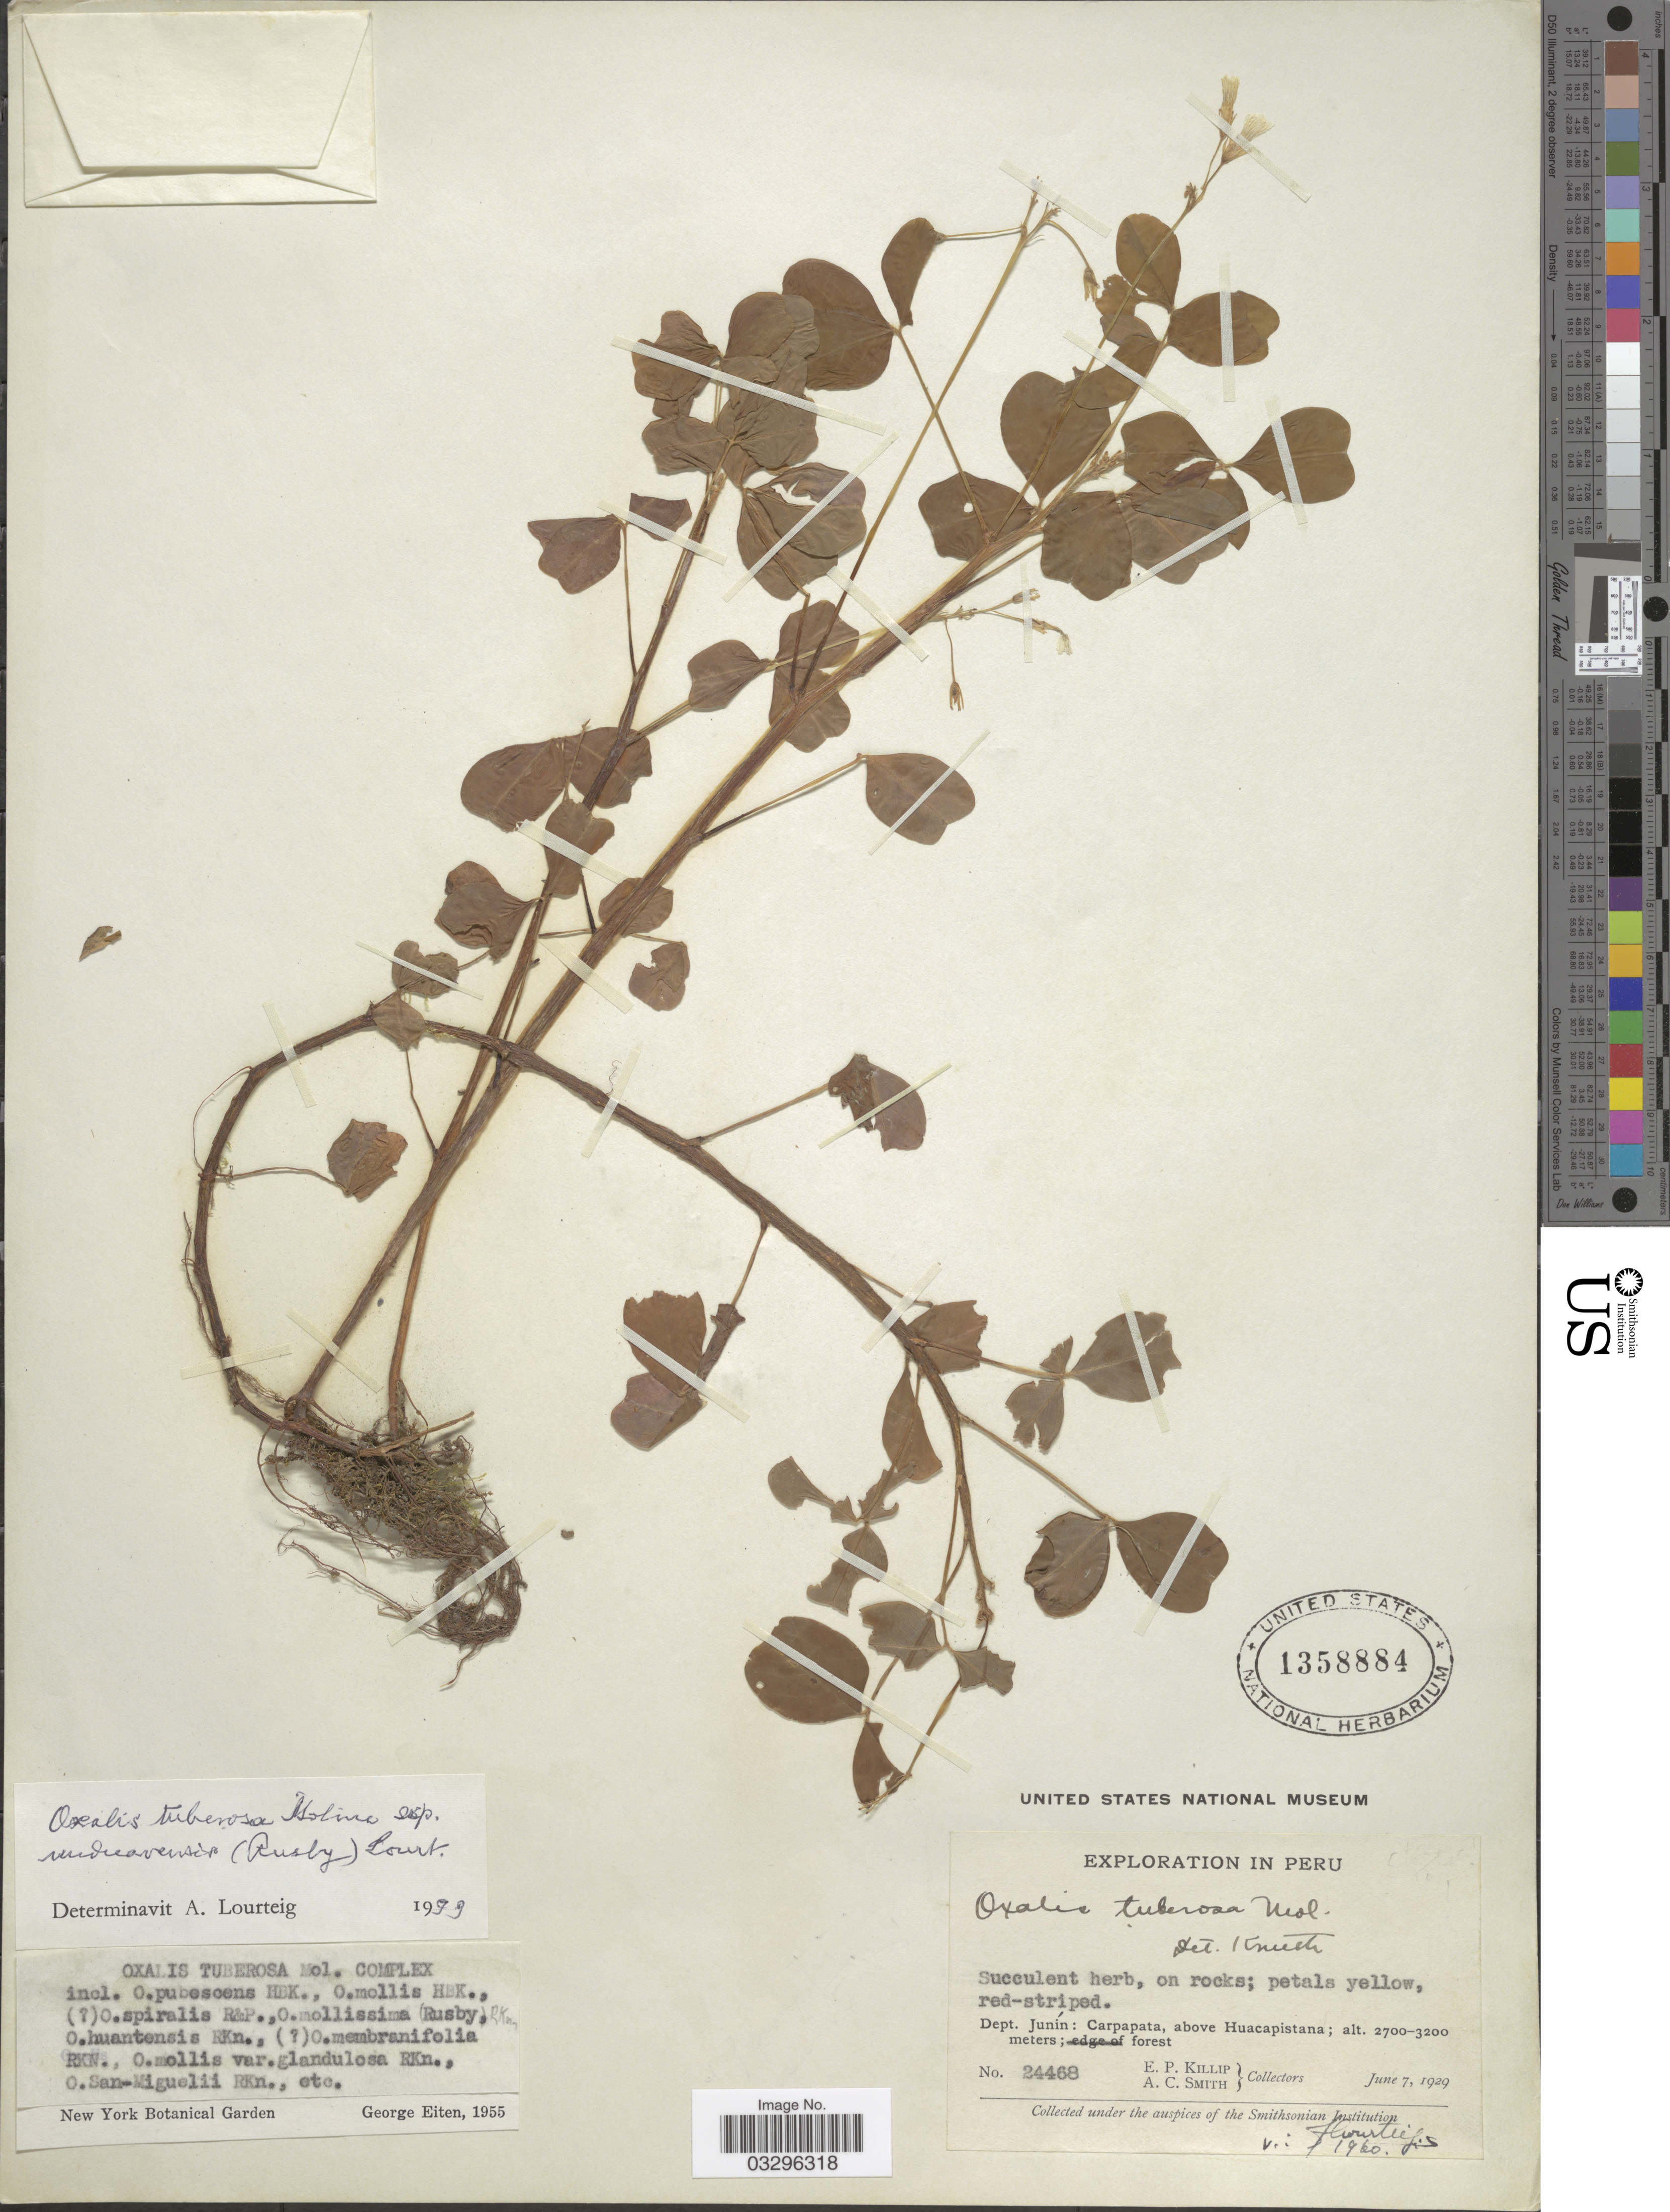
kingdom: Plantae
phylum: Tracheophyta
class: Magnoliopsida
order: Oxalidales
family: Oxalidaceae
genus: Oxalis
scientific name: Oxalis tuberosa var. unduavensis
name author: (Rusby) Lourteig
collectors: E. P. Killip & A. C. Smith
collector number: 24468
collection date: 1929-06-07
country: Peru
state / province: Junín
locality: Dept. Junín: Carpapata, above Huacapistana.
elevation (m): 2700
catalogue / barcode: US 1358884